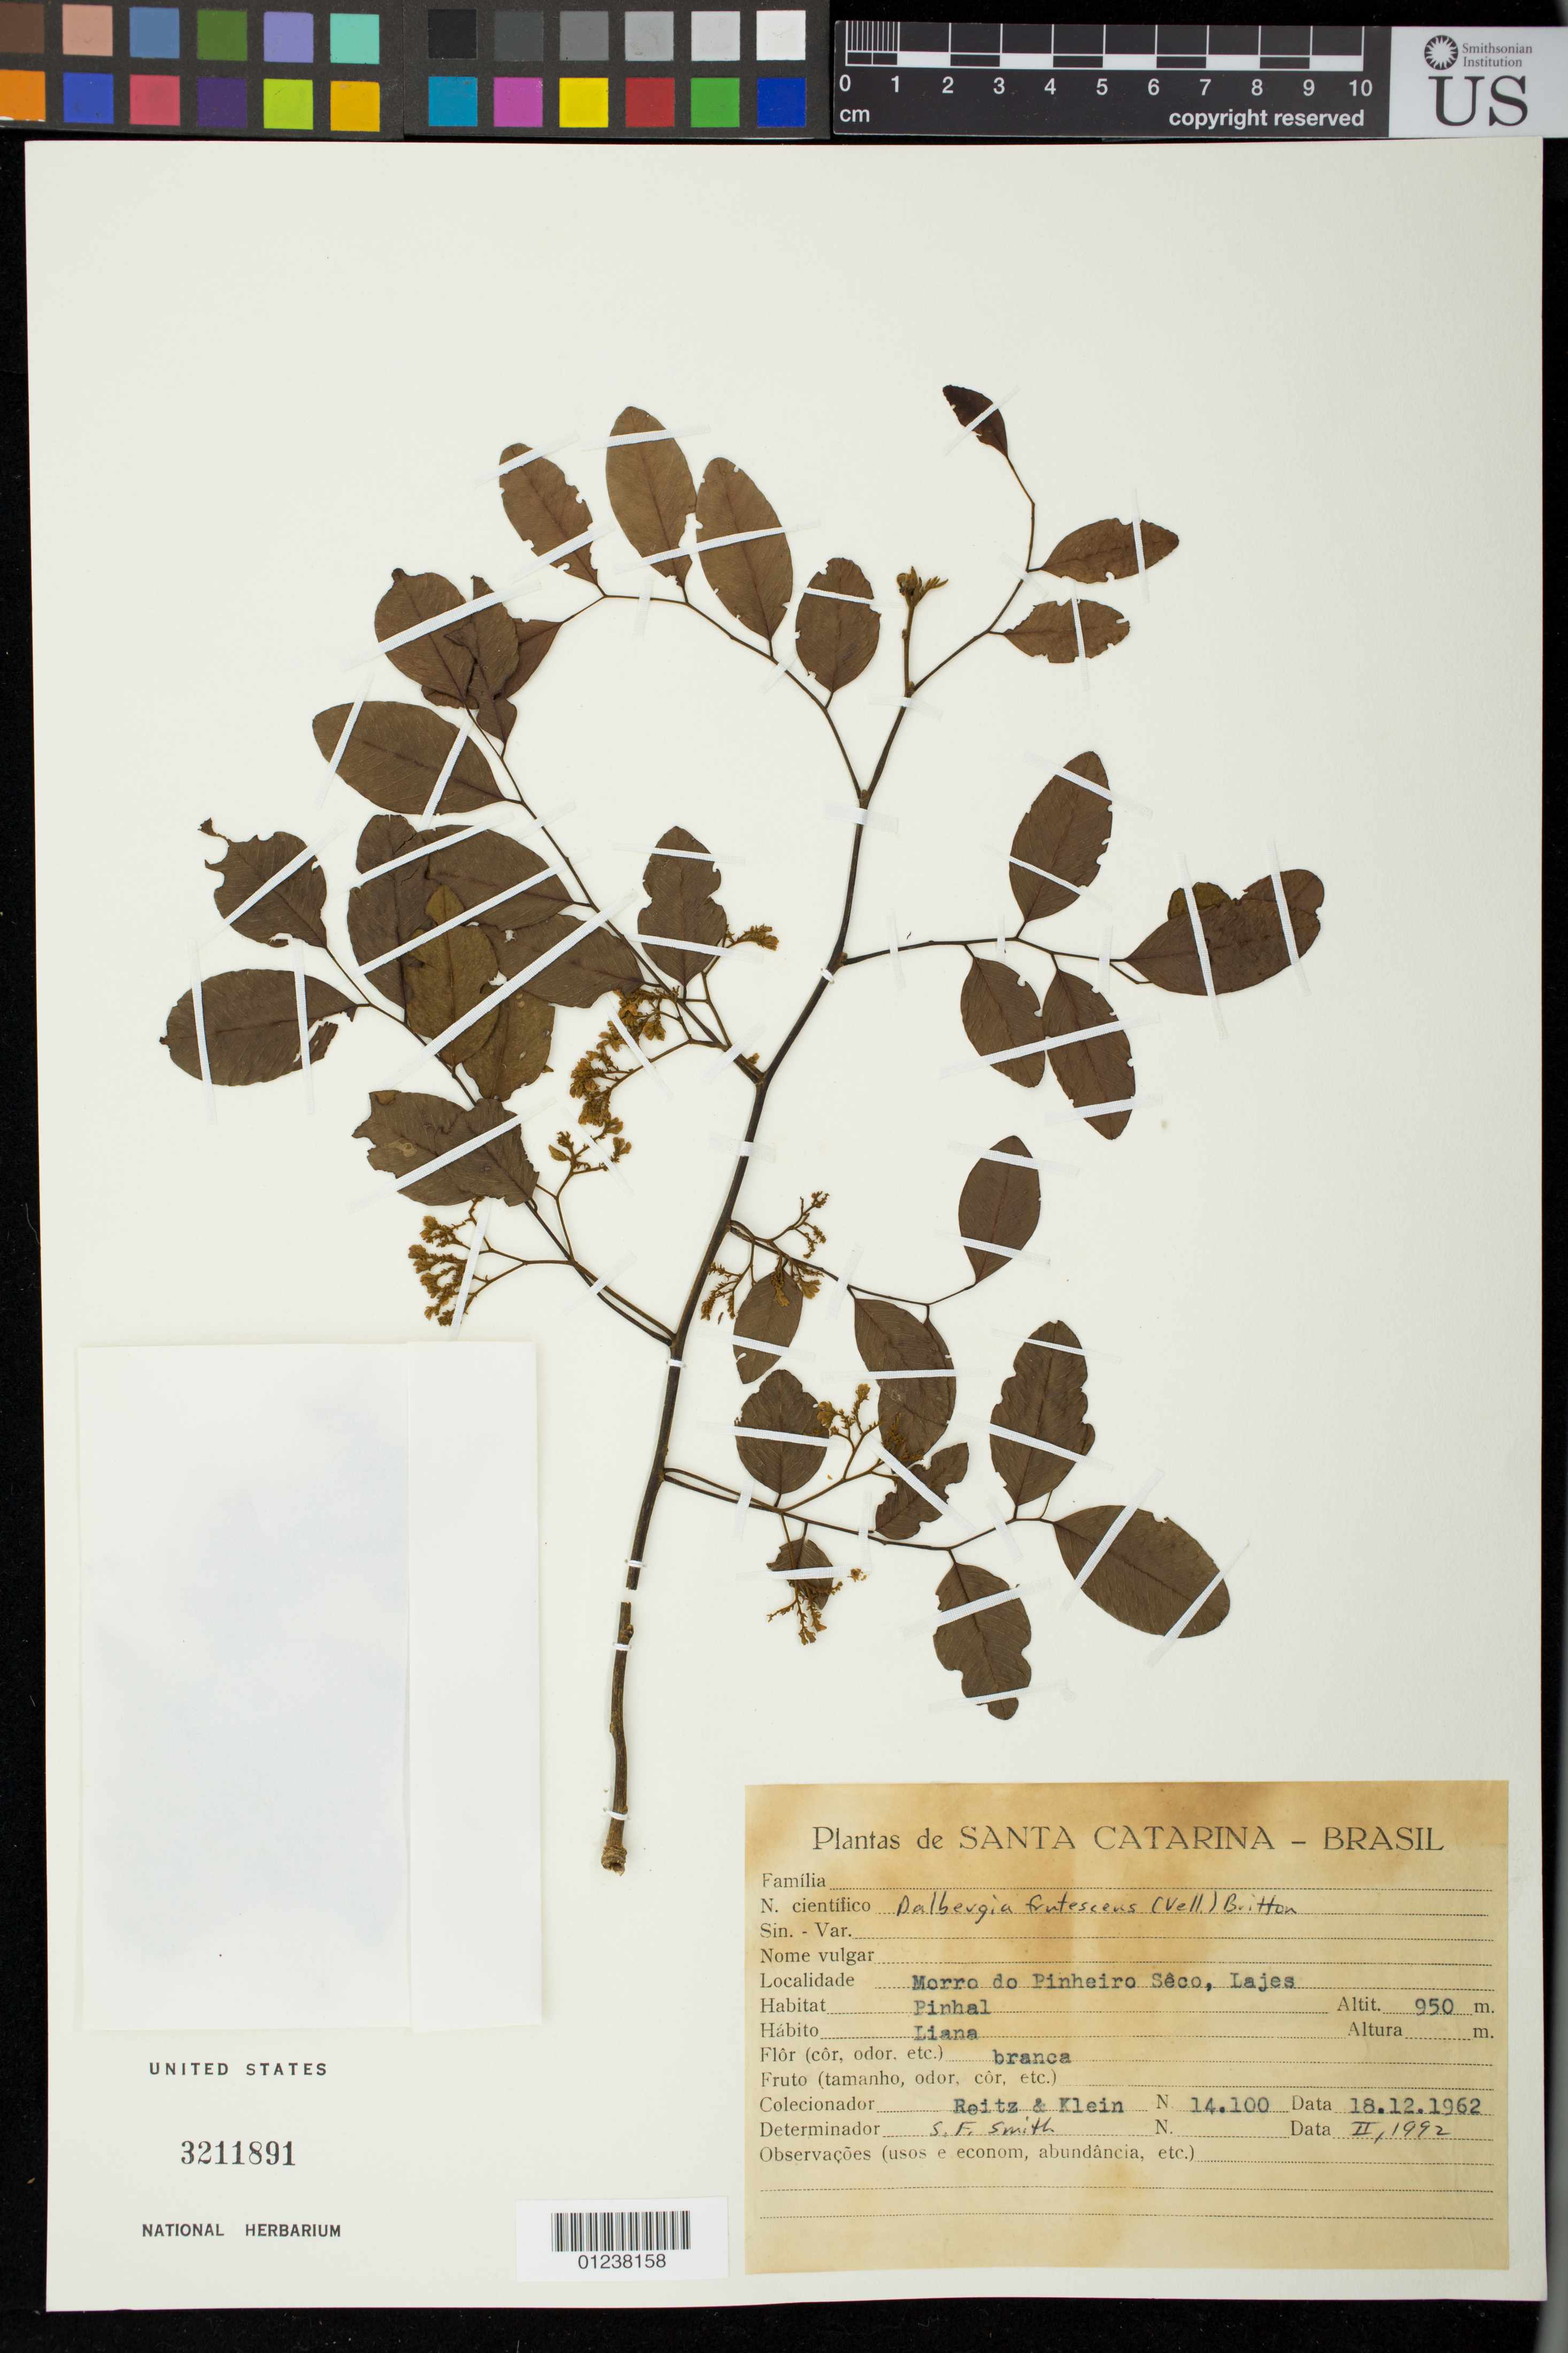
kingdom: Plantae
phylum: Tracheophyta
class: Magnoliopsida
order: Fabales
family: Fabaceae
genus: Dalbergia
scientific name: Dalbergia frutescens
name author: (Vell.) Britton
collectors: R. Reitz & R. M. Klein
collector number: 14100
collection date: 1962-12-18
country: Brazil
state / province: Santa Catarina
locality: Morro do Pinheiro Seco, Lajes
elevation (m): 950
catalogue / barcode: US 3211891